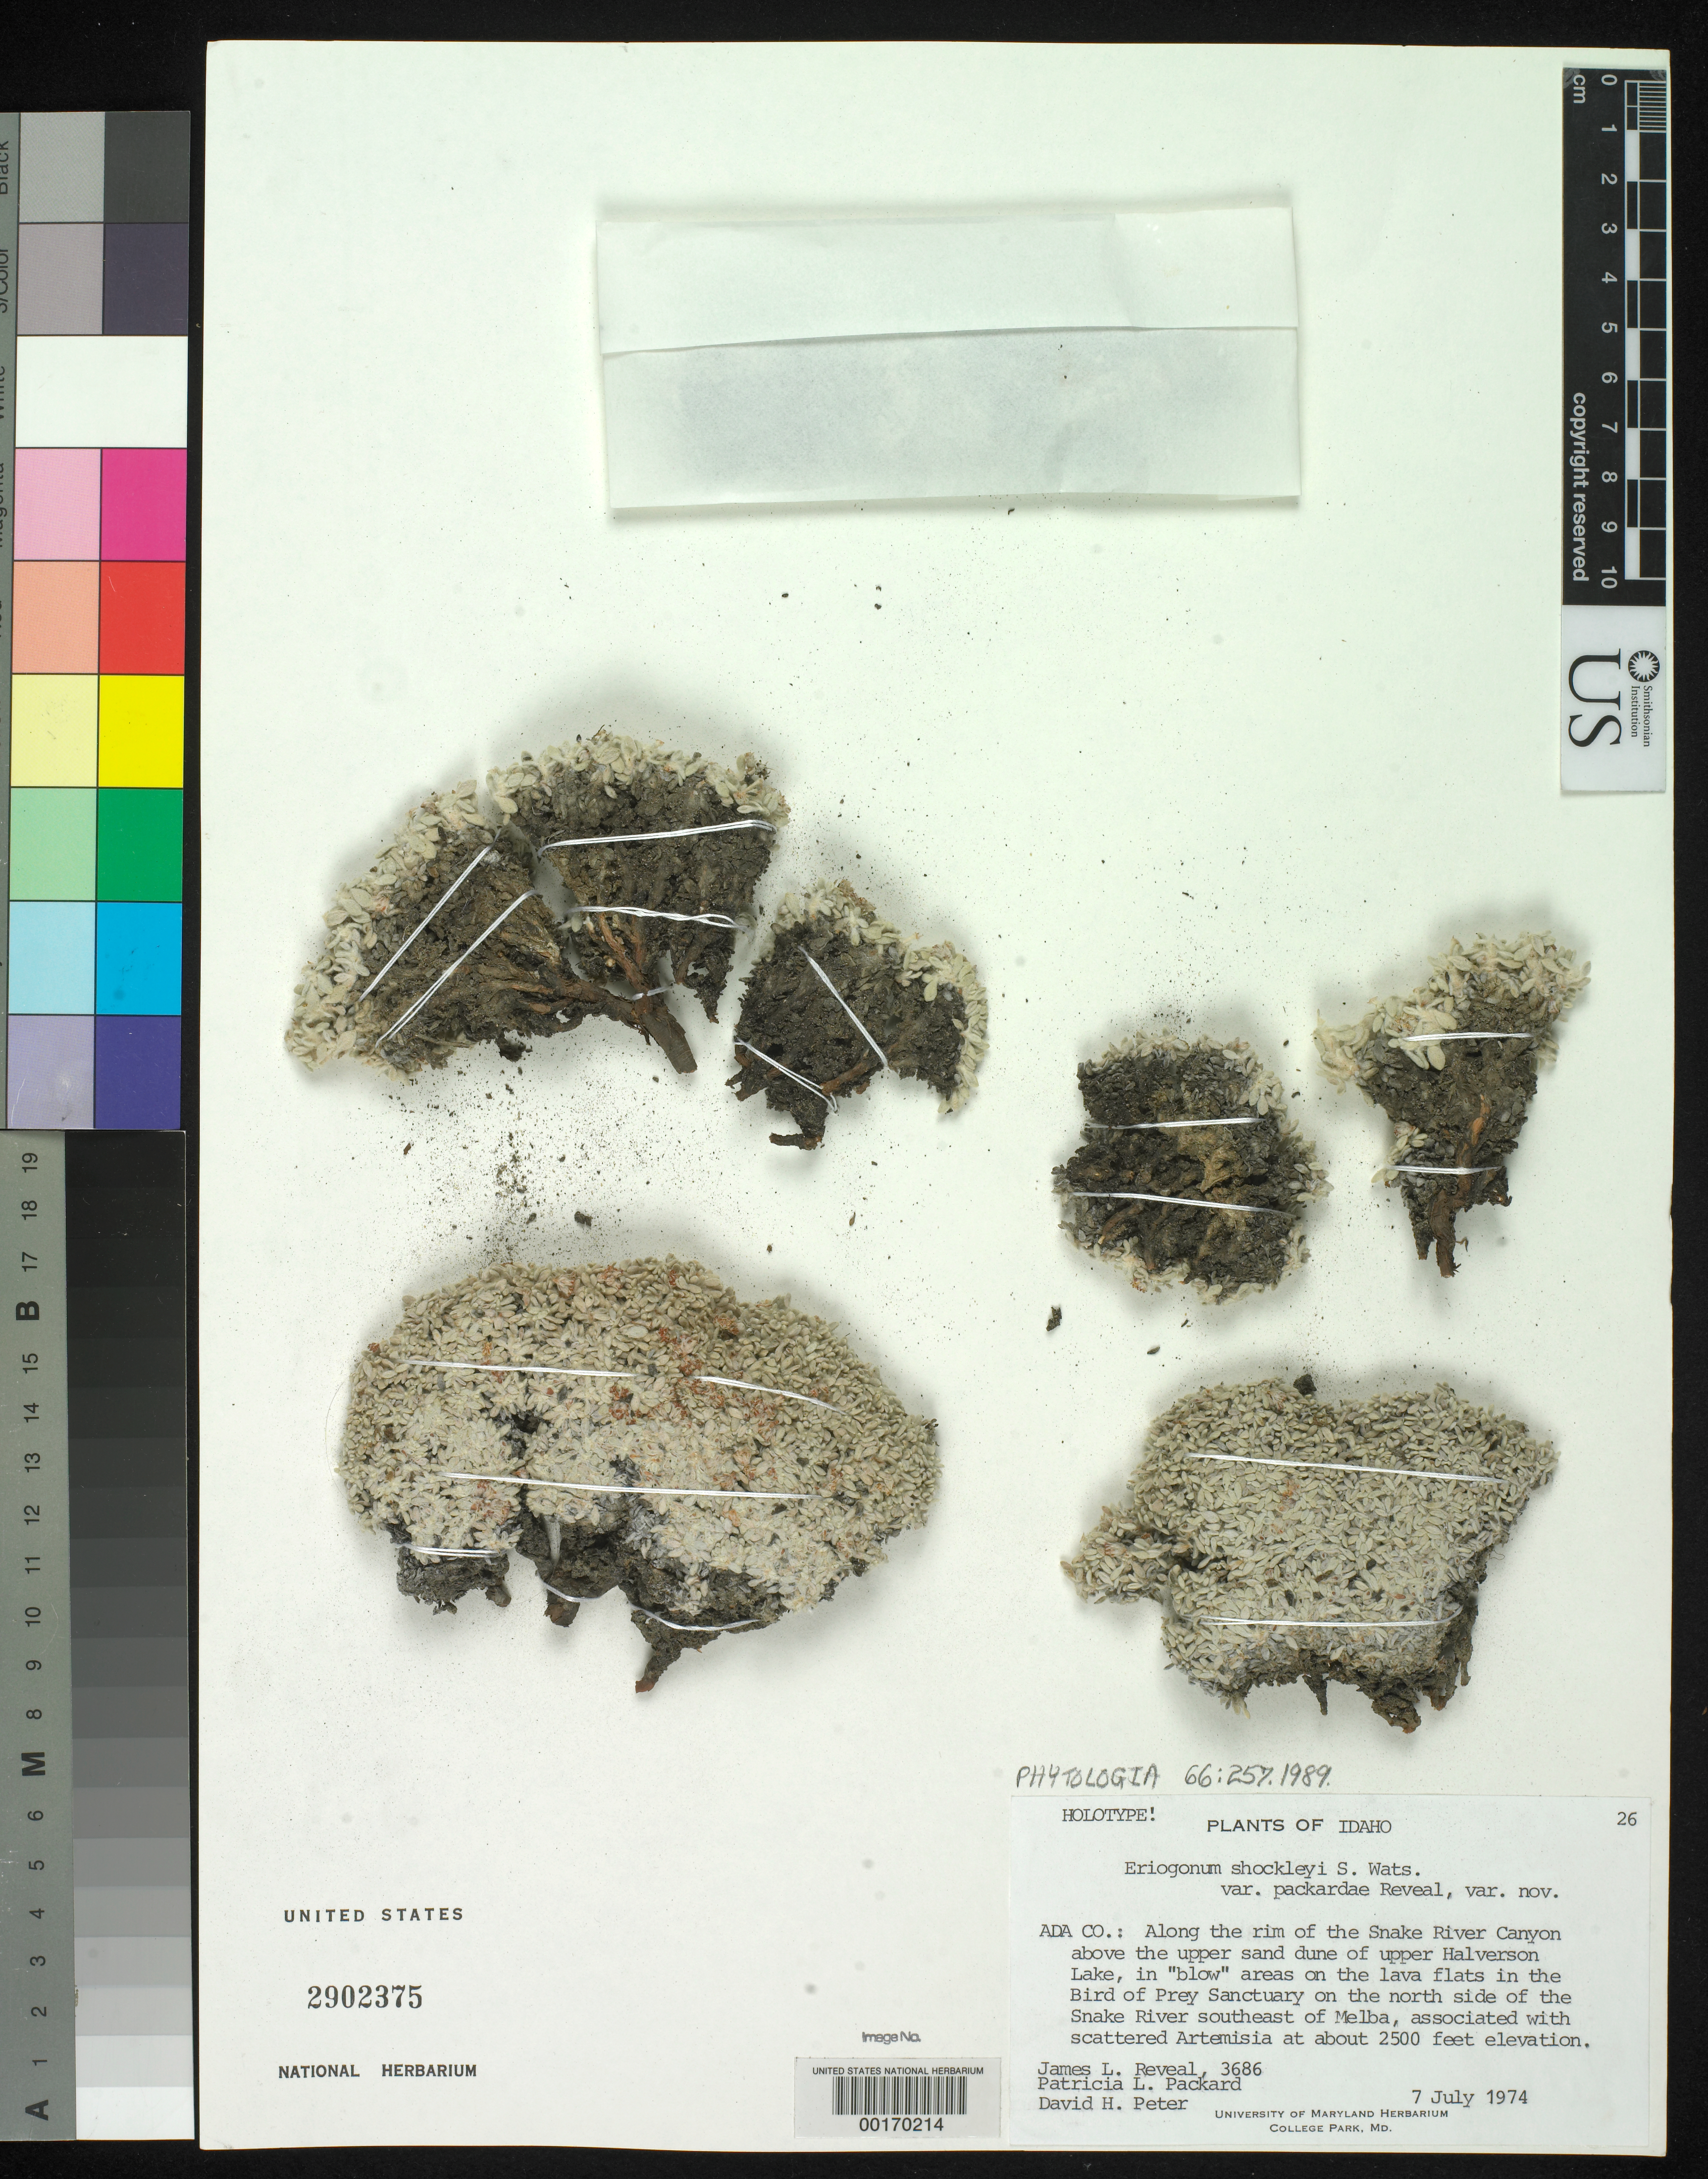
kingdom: Plantae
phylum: Tracheophyta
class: Magnoliopsida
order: Caryophyllales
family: Polygonaceae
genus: Eriogonum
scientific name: Eriogonum shockleyi var. packardiae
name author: Reveal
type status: Holotype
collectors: J. L. Reveal, P. Packard & D. H. Peter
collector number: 3686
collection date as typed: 07 Jul 1974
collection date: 1974-07-07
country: United States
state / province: Idaho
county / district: Ada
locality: Rim of Snake R. Canyon above upper sand dune of upper Halverson lake, Bird of Prey sanctuary on N side of Snake R., SE of Melba.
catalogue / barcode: US 2902375